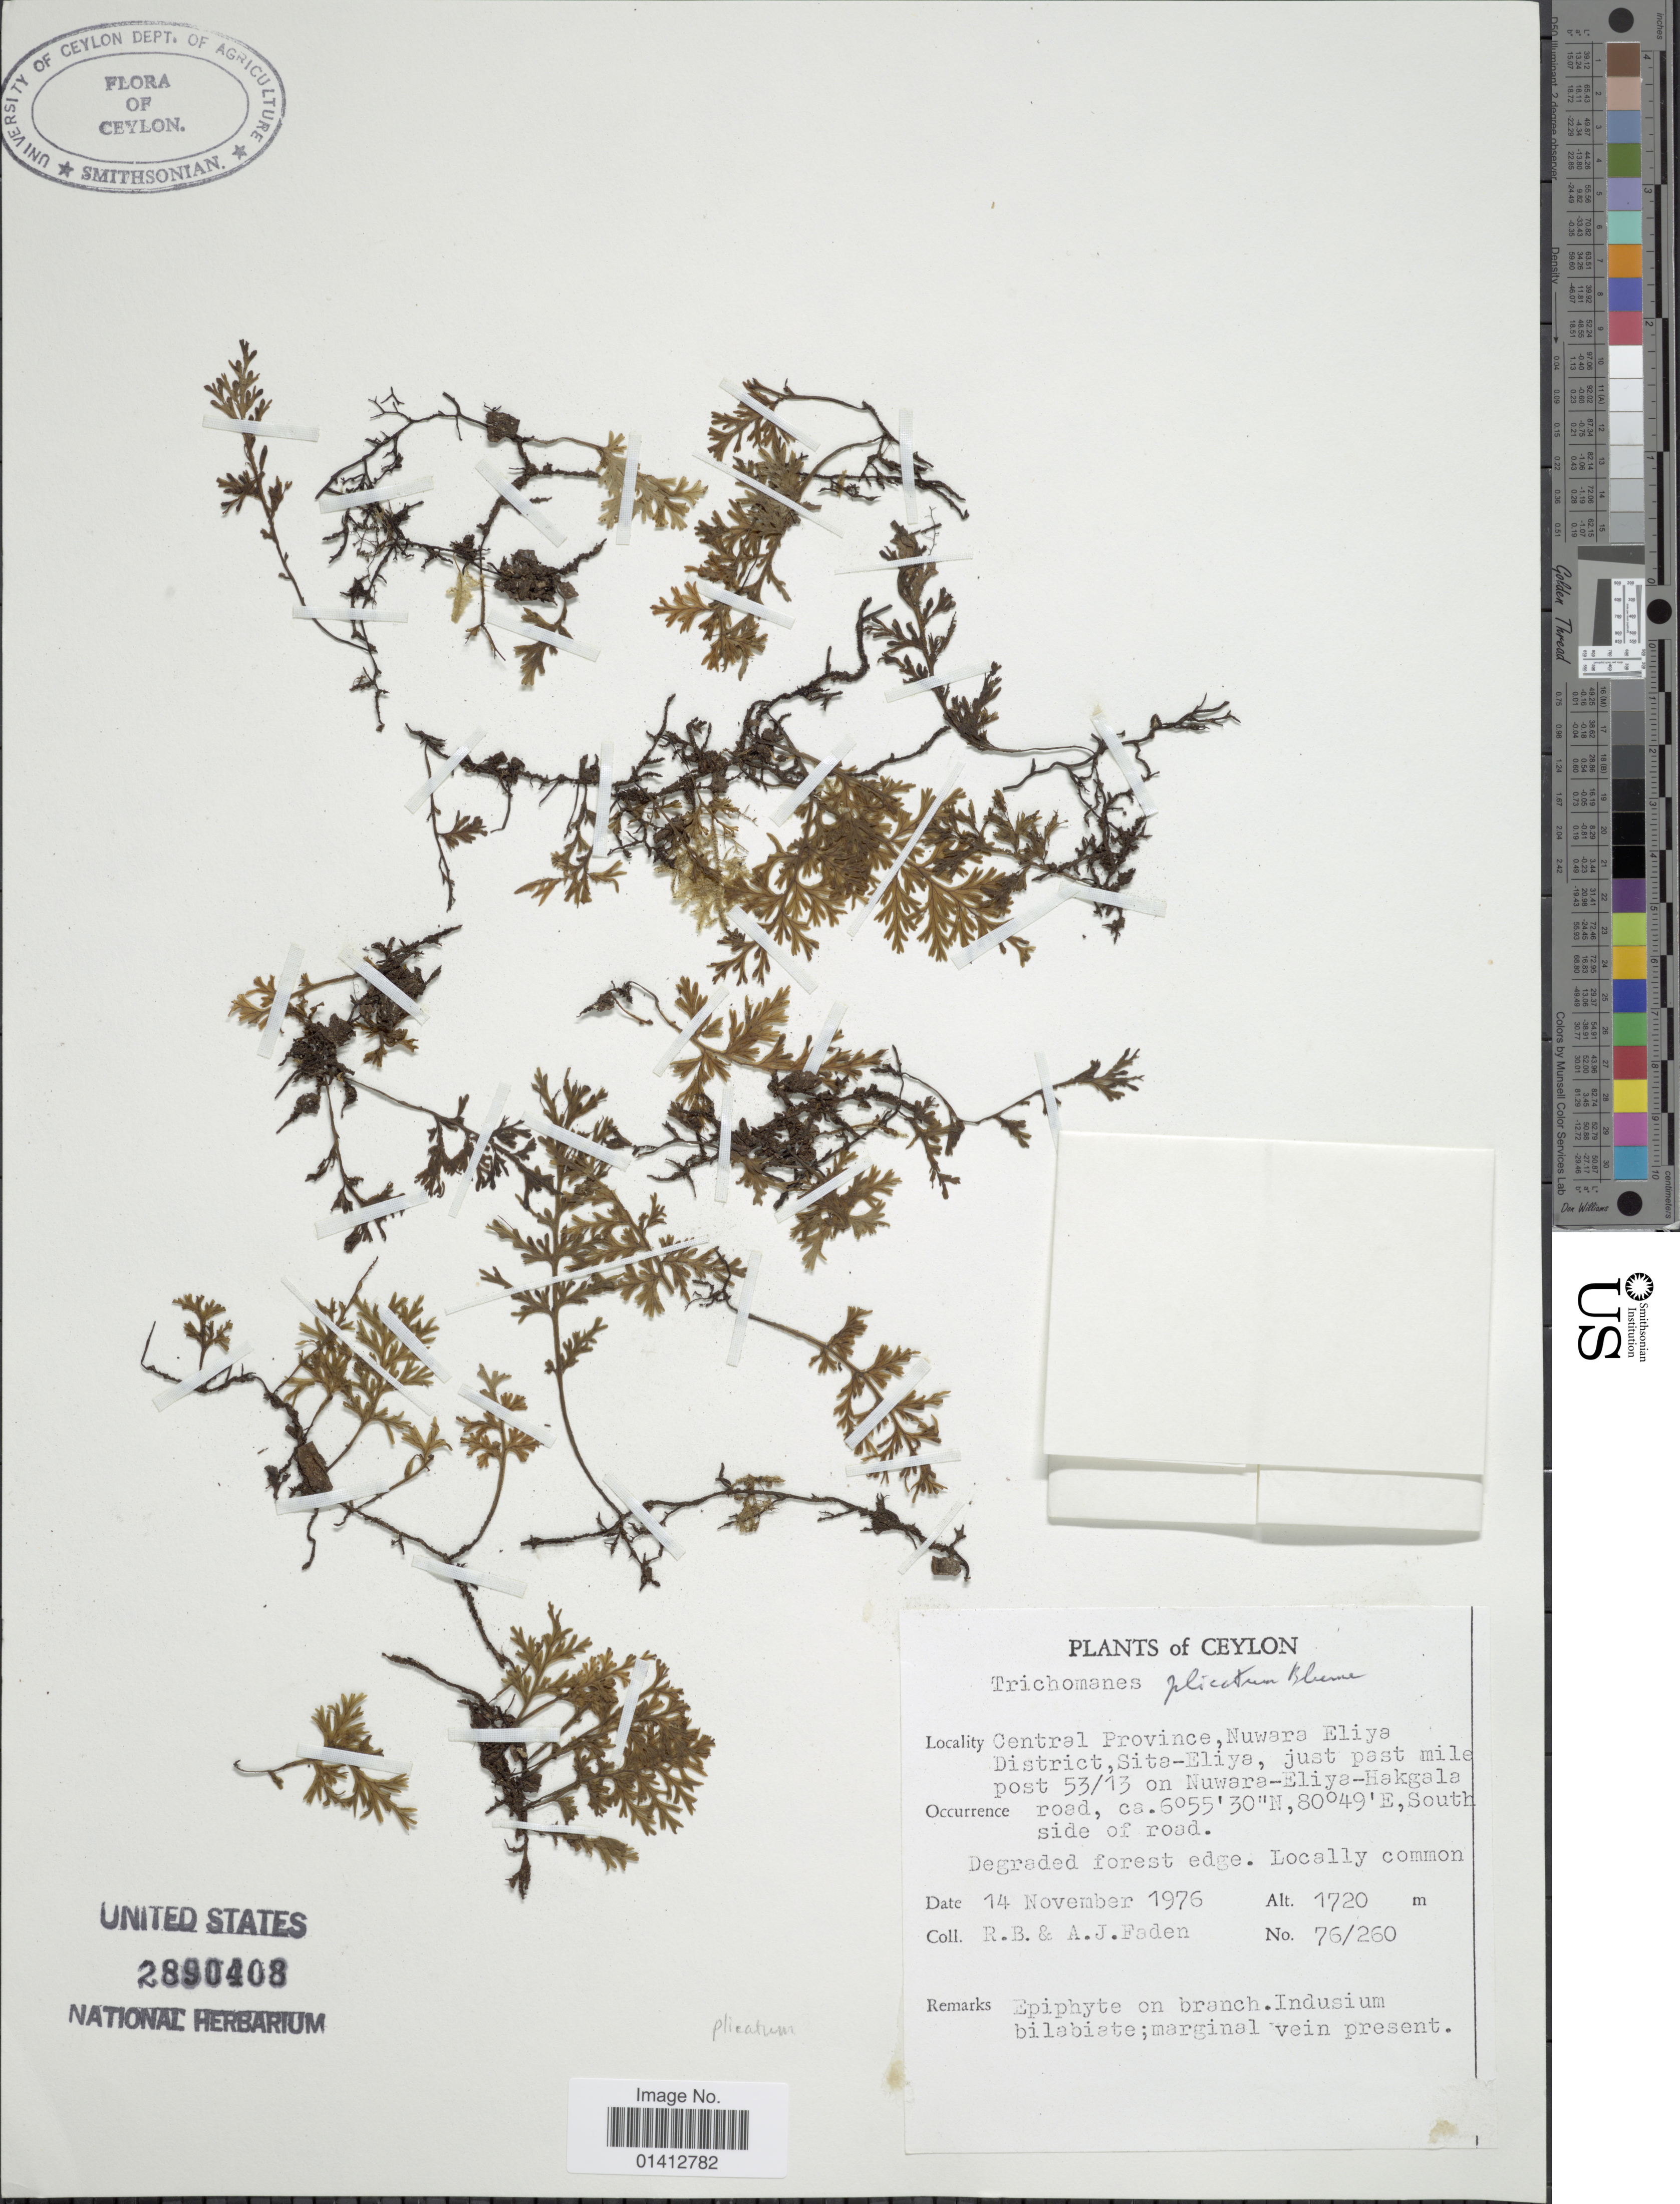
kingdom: Plantae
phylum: Tracheophyta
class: Polypodiopsida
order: Hymenophyllales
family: Hymenophyllaceae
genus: Crepidomanes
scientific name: Crepidomanes plicatum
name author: (Bosch) Ching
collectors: A. J. Faden & R. B. Faden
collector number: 76/260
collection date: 1976-11-14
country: Sri Lanka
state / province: Central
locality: Nuwara Eliya District, Sita-Eliya, just past mile post 53/13 on Nuwara-Eliya-Hakgala road, South isde of road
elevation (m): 1720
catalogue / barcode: US 2890408